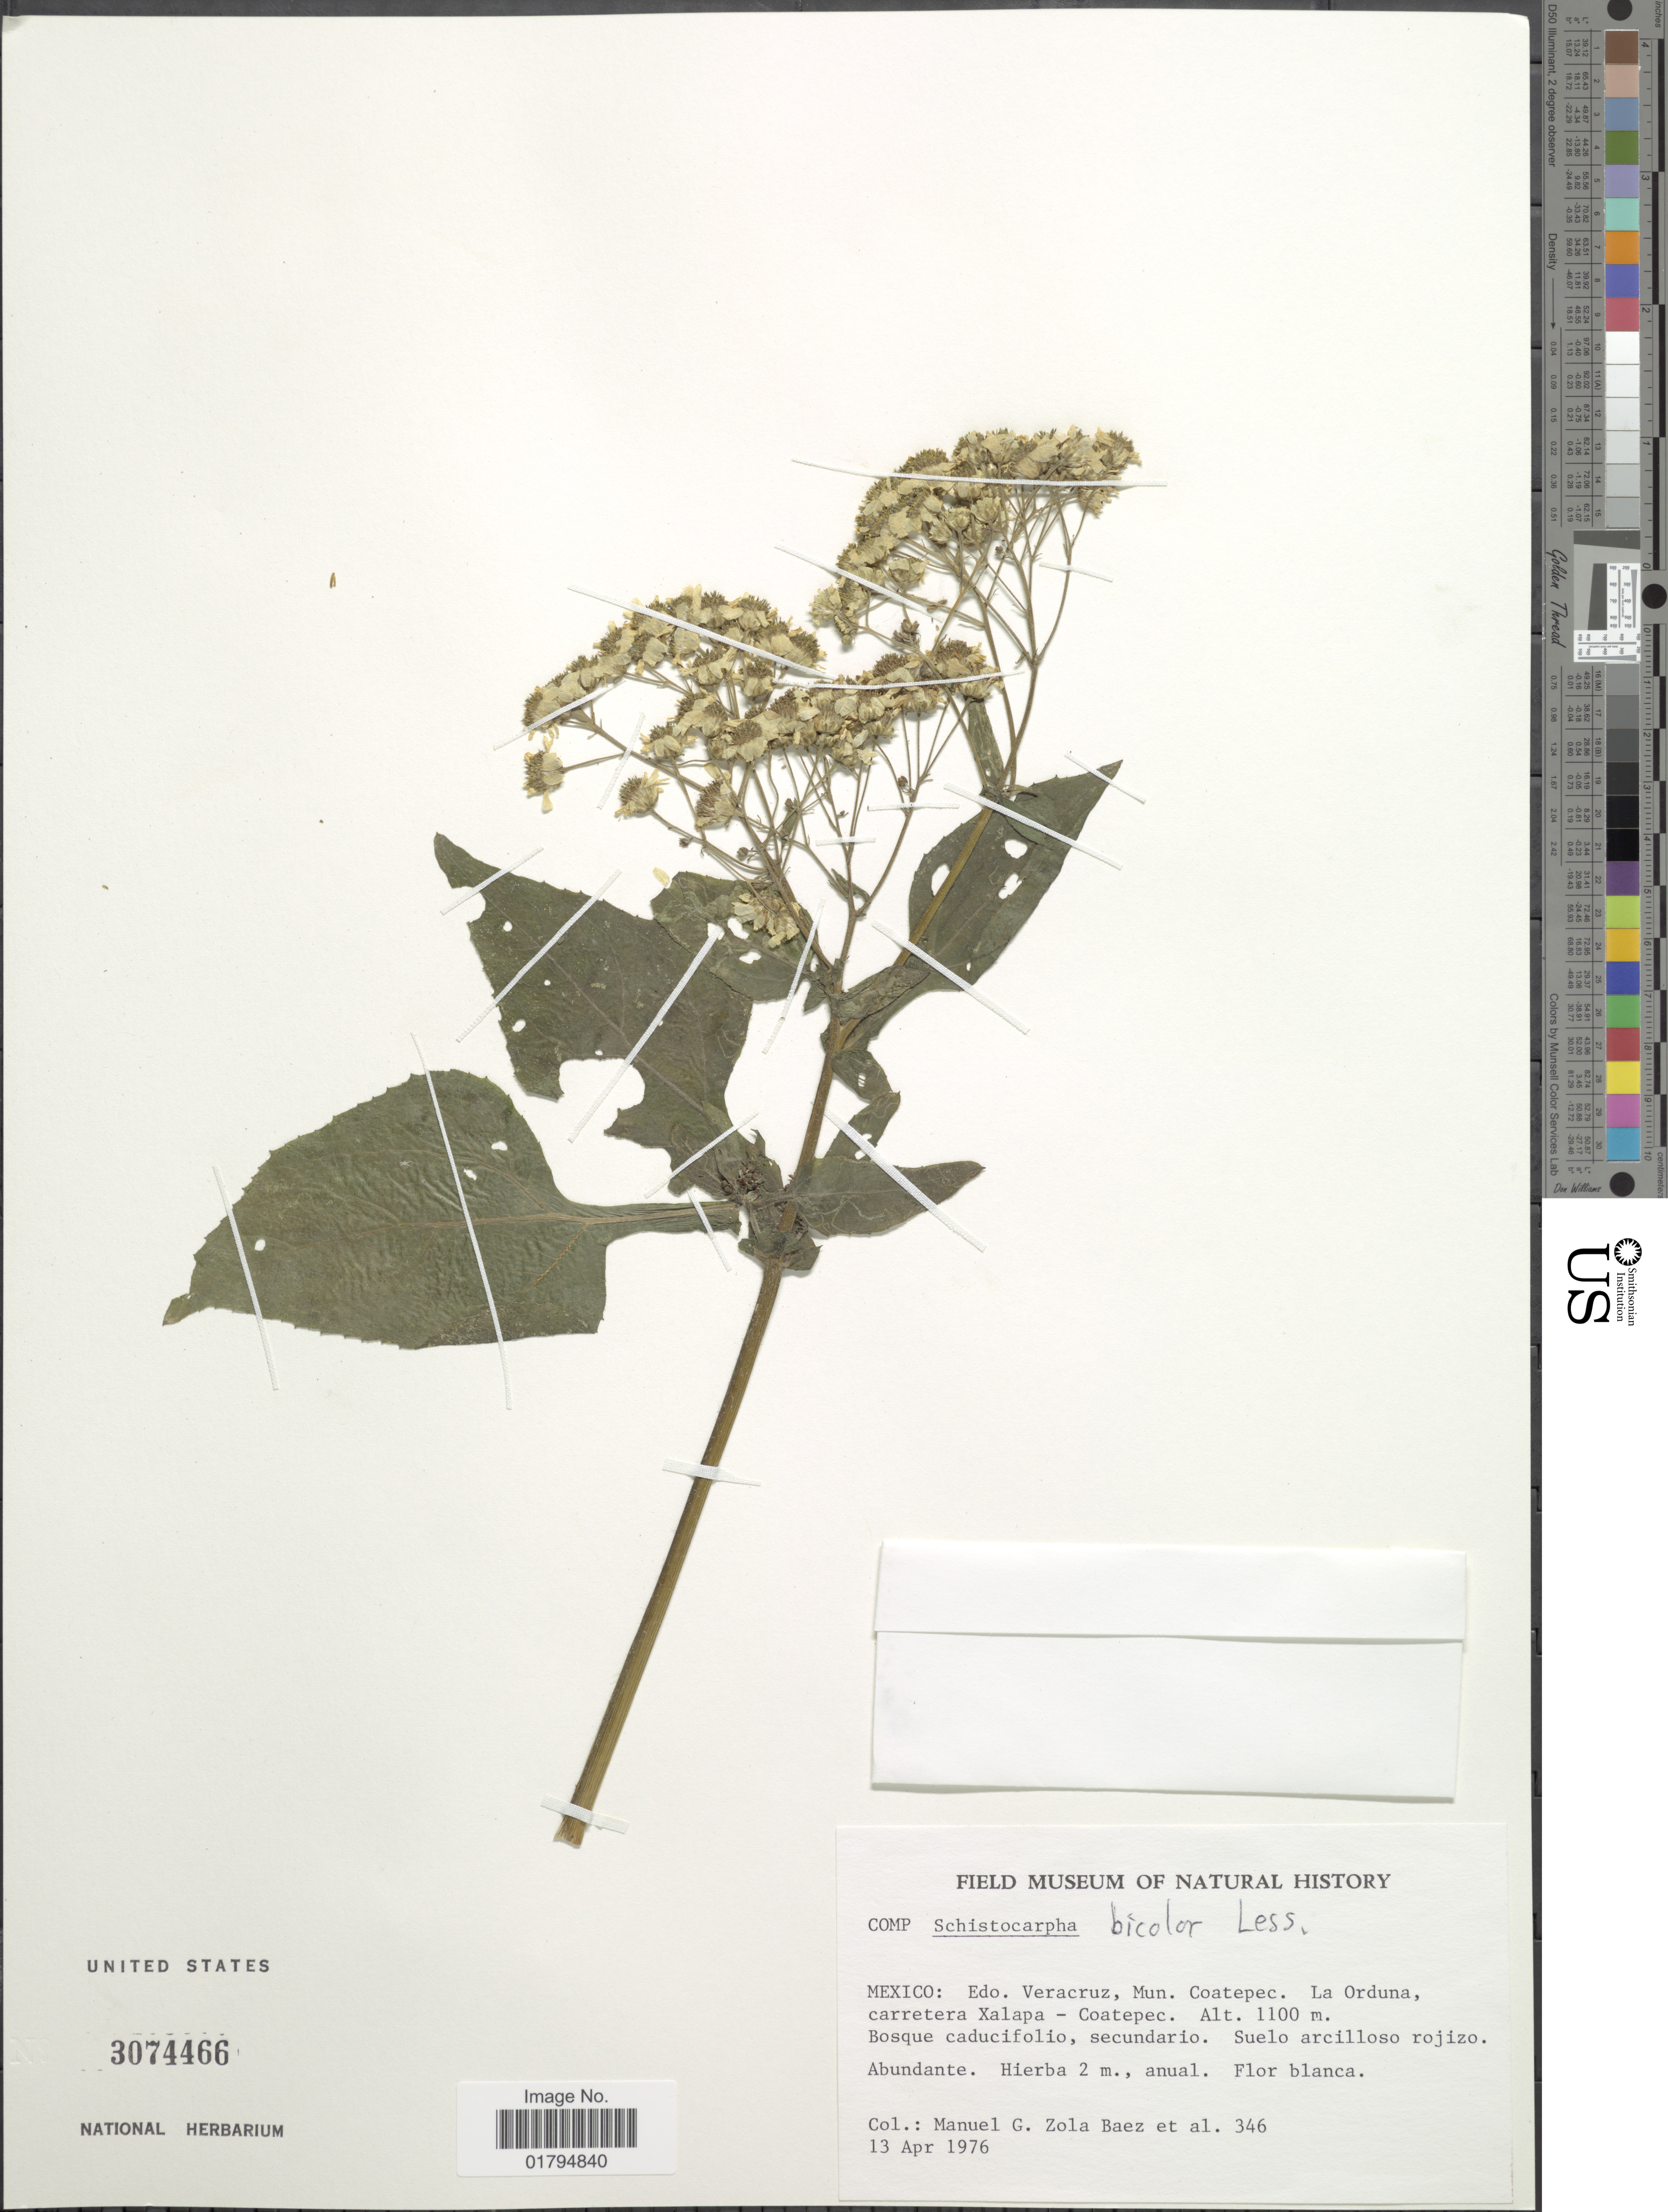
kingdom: Plantae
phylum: Tracheophyta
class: Magnoliopsida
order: Asterales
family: Asteraceae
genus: Schistocarpha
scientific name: Schistocarpha bicolor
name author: Less.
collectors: M. Zola Baez & et al.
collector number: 346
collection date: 1976-04-13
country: Mexico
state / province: Veracruz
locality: Mun. Coatepec. La Orduna carretera Xalapa - Coatepec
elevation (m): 1100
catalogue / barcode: US 3074466